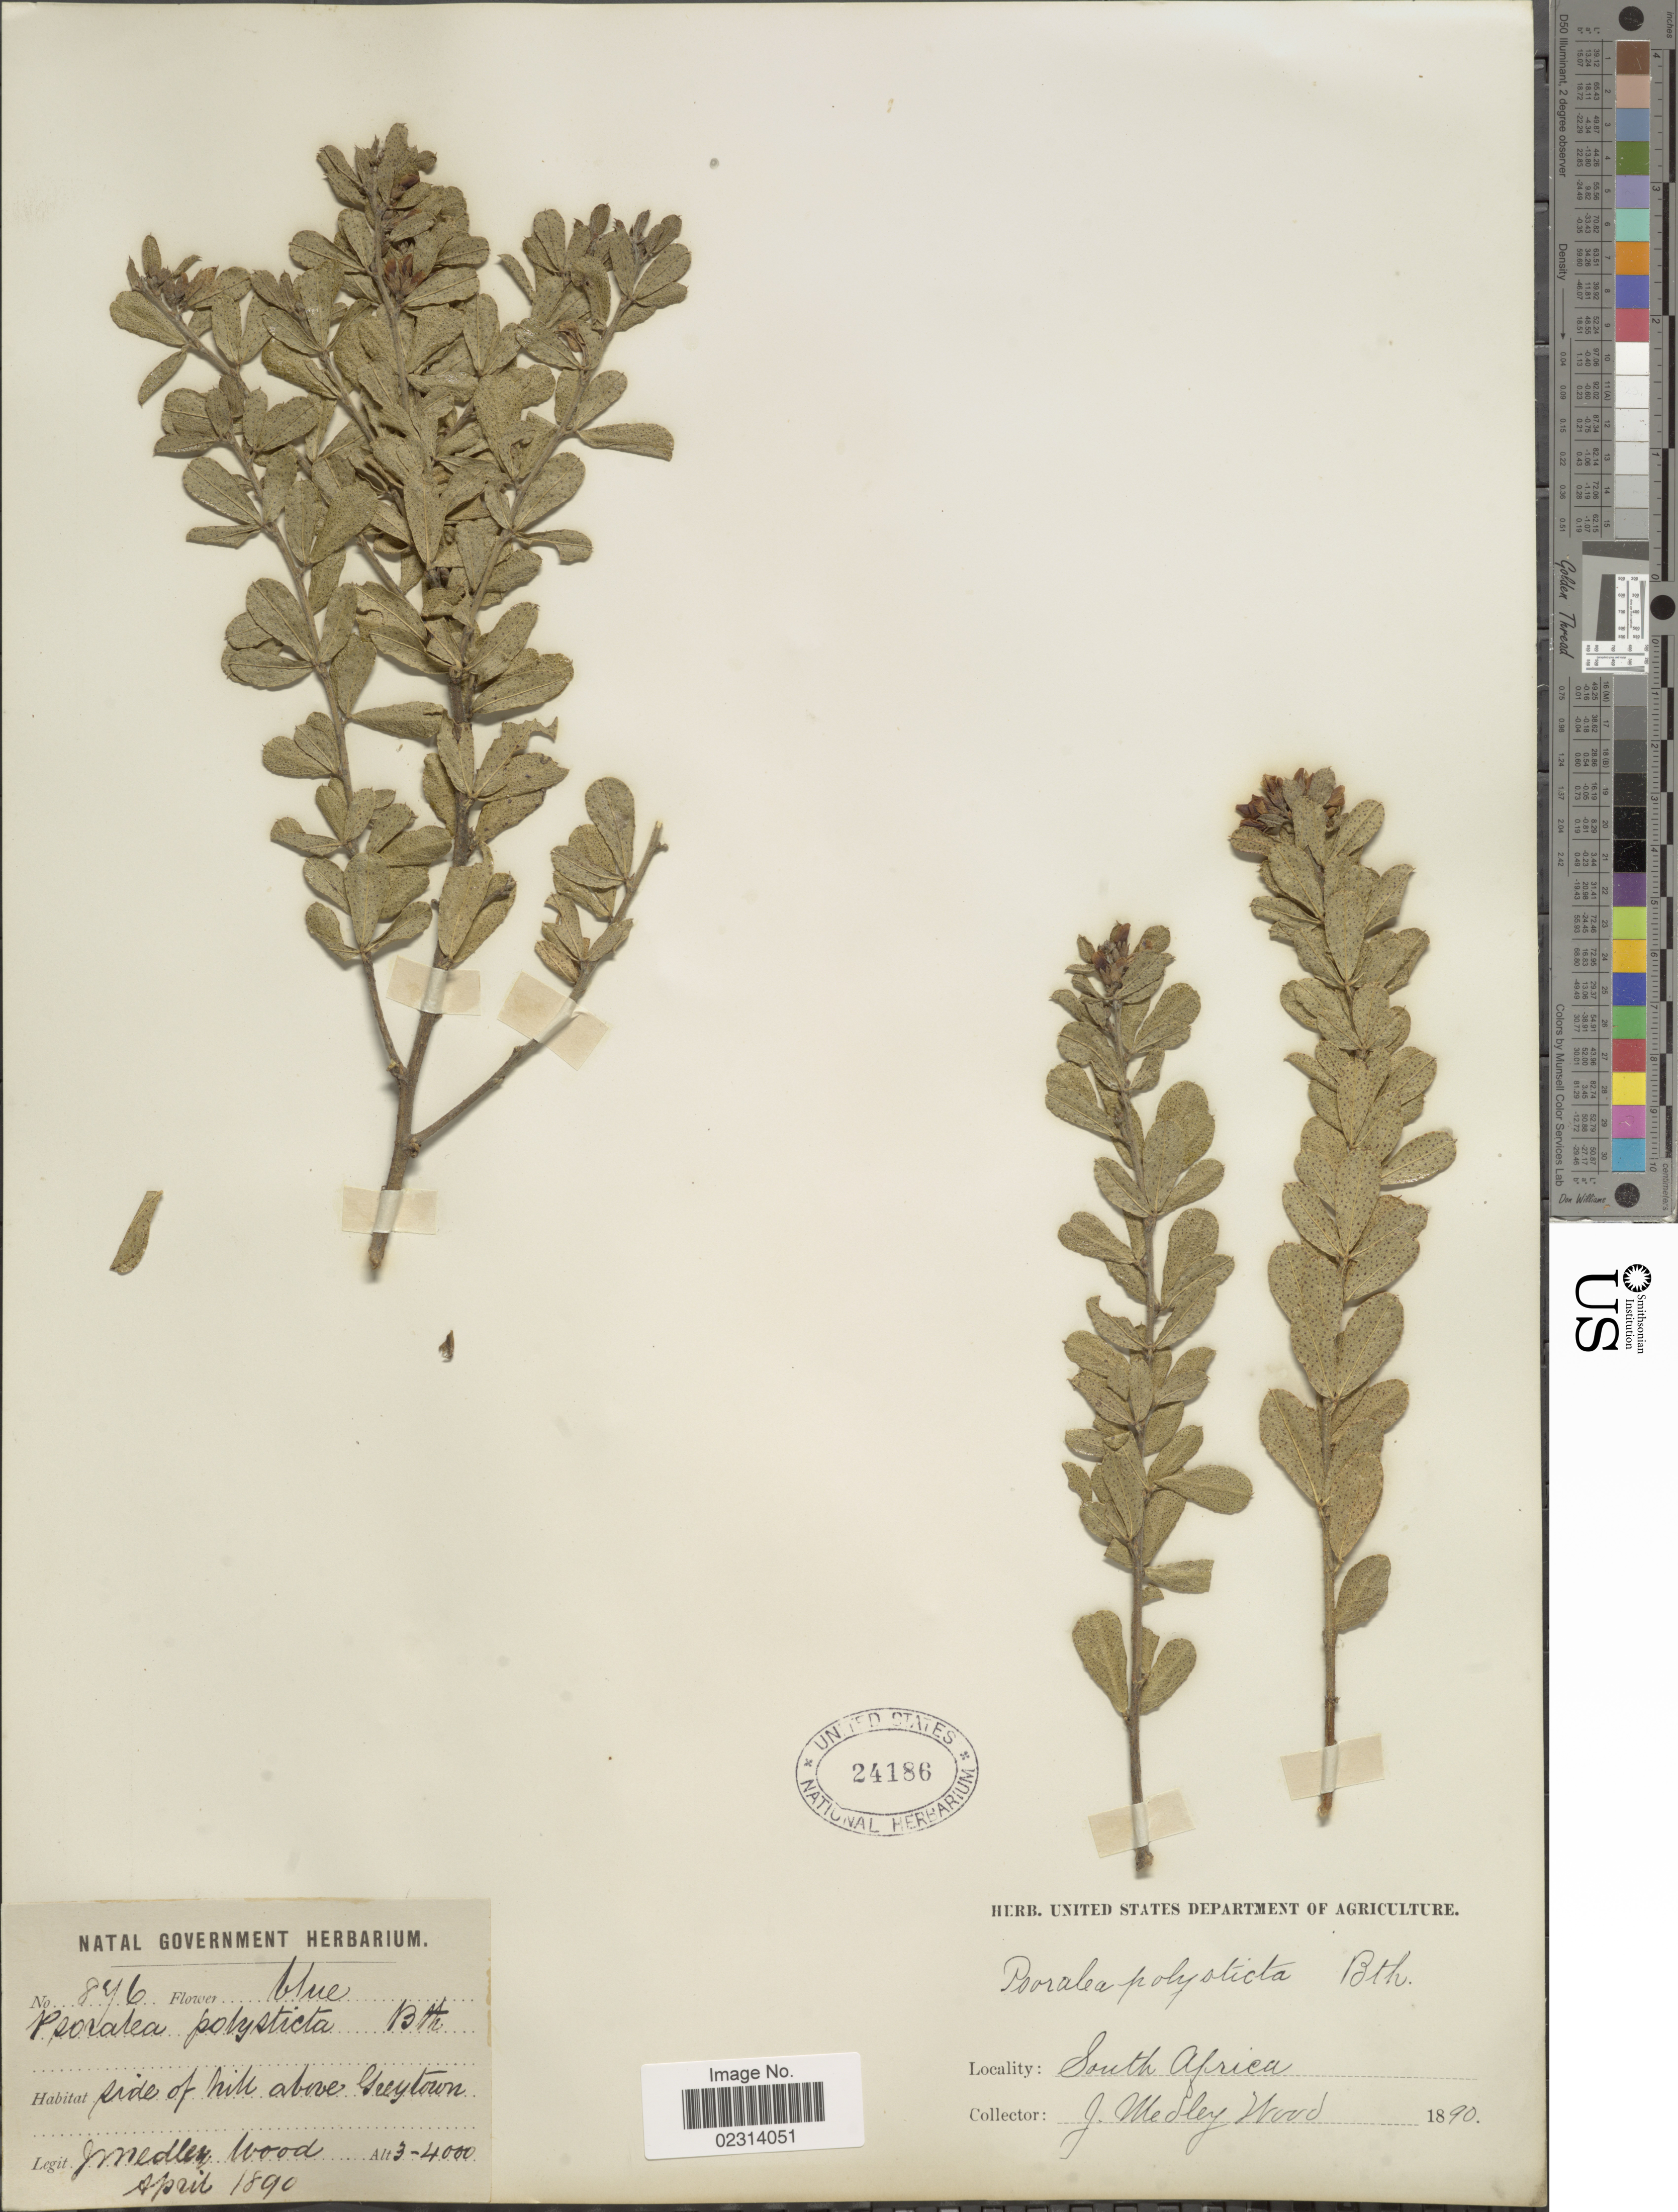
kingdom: Plantae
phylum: Tracheophyta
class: Magnoliopsida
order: Fabales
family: Fabaceae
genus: Otholobium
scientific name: Otholobium polystictum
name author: (Benth. ex Harv.) C.H. Stirt.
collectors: J. Medley Wood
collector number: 876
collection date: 1890-04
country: South Africa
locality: Side of Mik above Greytownl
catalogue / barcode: US 24186